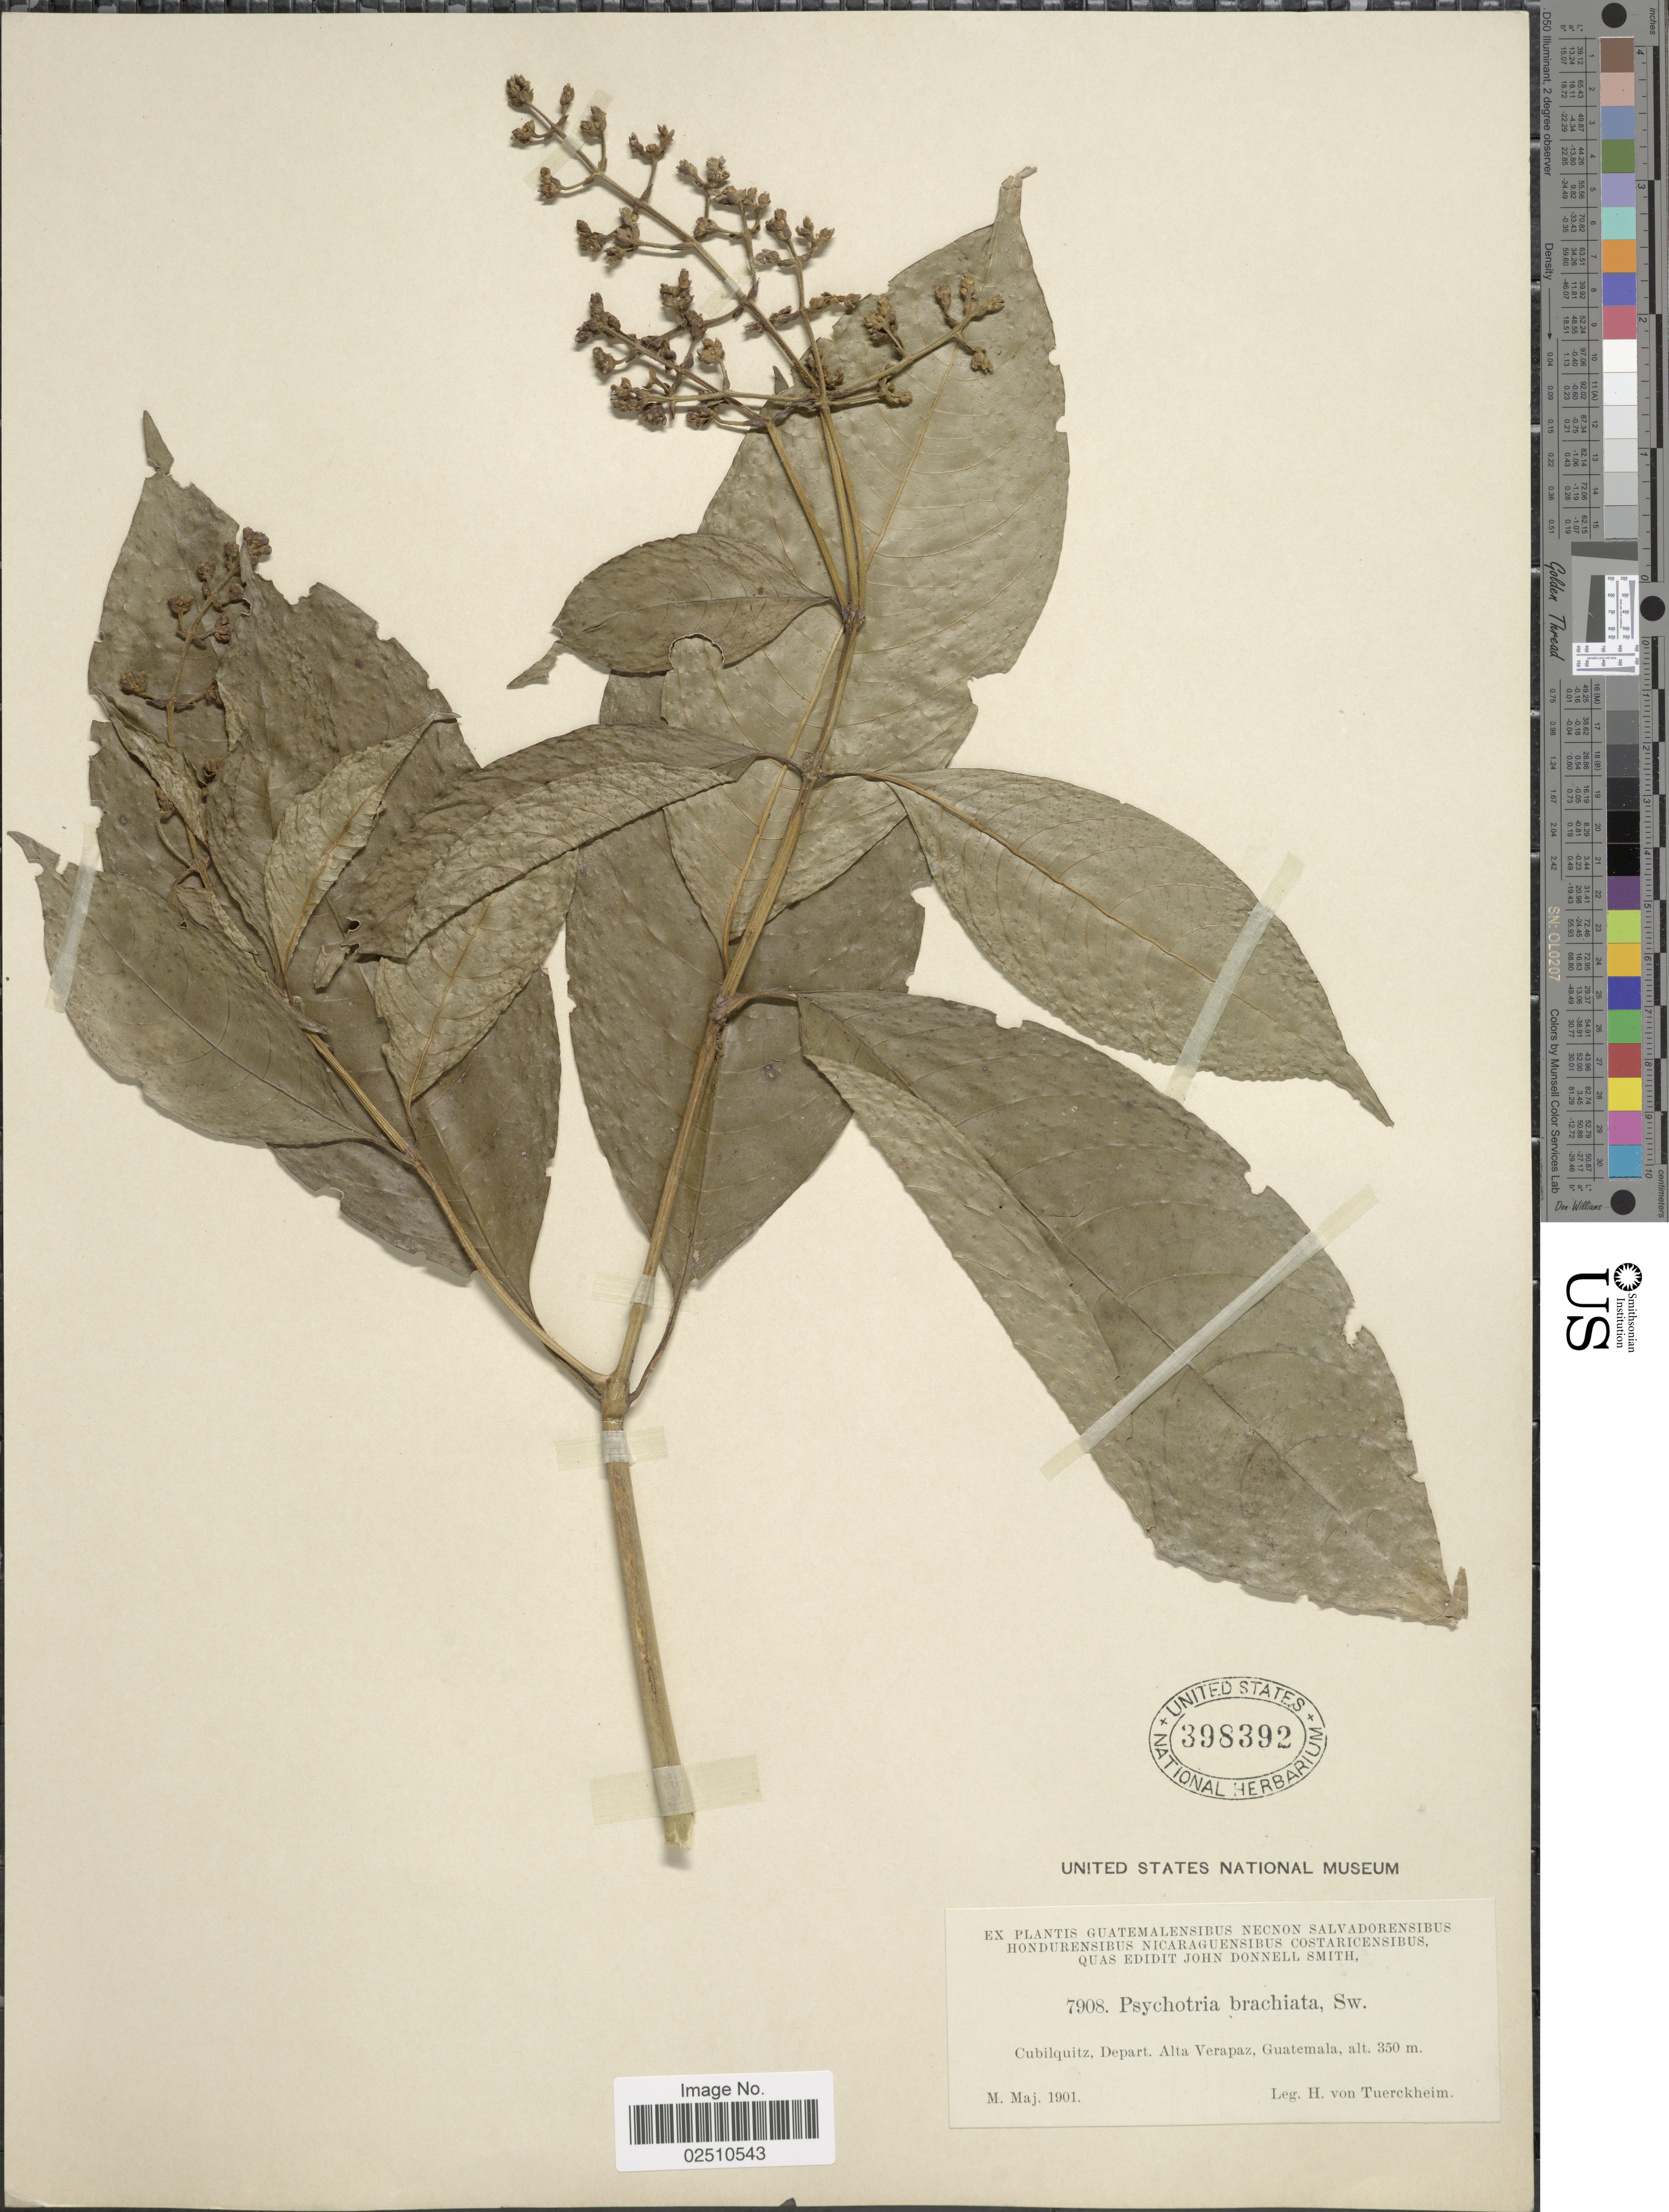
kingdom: Plantae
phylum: Tracheophyta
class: Magnoliopsida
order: Gentianales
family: Rubiaceae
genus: Psychotria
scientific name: Psychotria brachiata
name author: Sw.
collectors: H. von Türckheim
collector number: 7908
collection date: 1901-05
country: Guatemala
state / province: Alta Verapaz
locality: Cubilquitz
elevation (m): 350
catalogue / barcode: US 398392